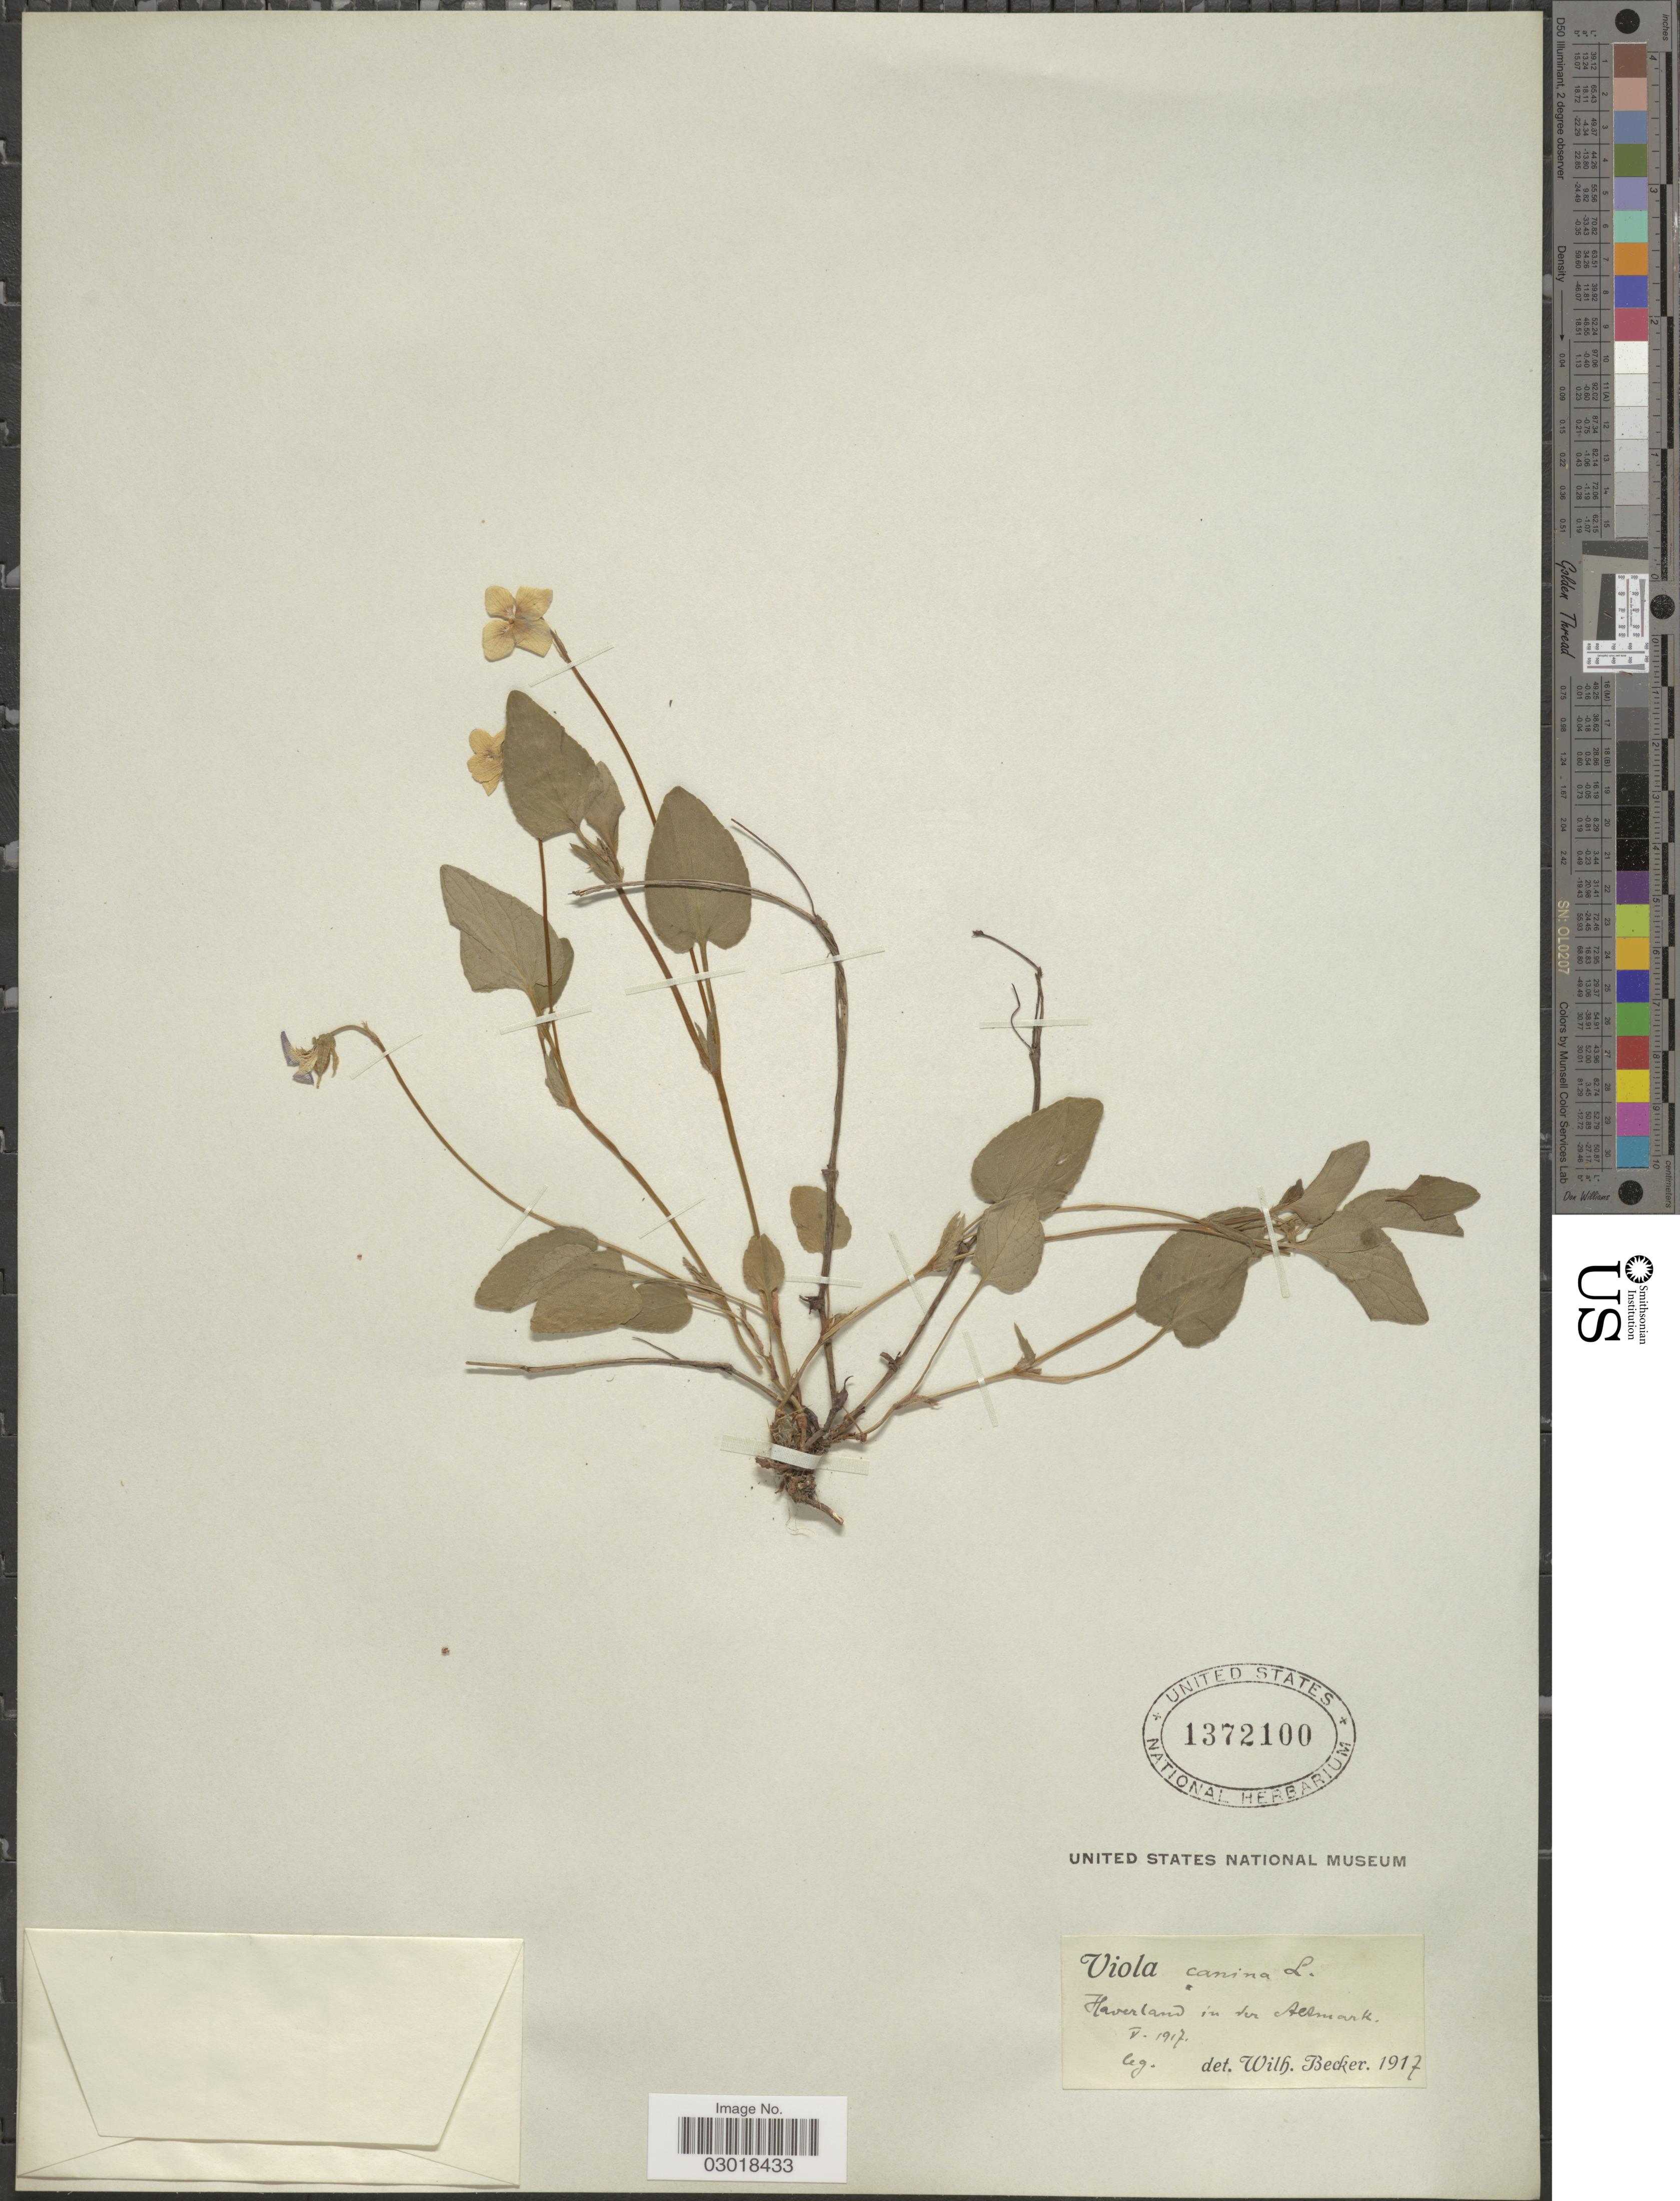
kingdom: Plantae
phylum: Tracheophyta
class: Magnoliopsida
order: Malpighiales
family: Violaceae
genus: Viola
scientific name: Viola canina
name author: L.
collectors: W. Becker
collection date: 1917-05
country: Germany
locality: Haverland in der Altmark.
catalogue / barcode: US 1372100